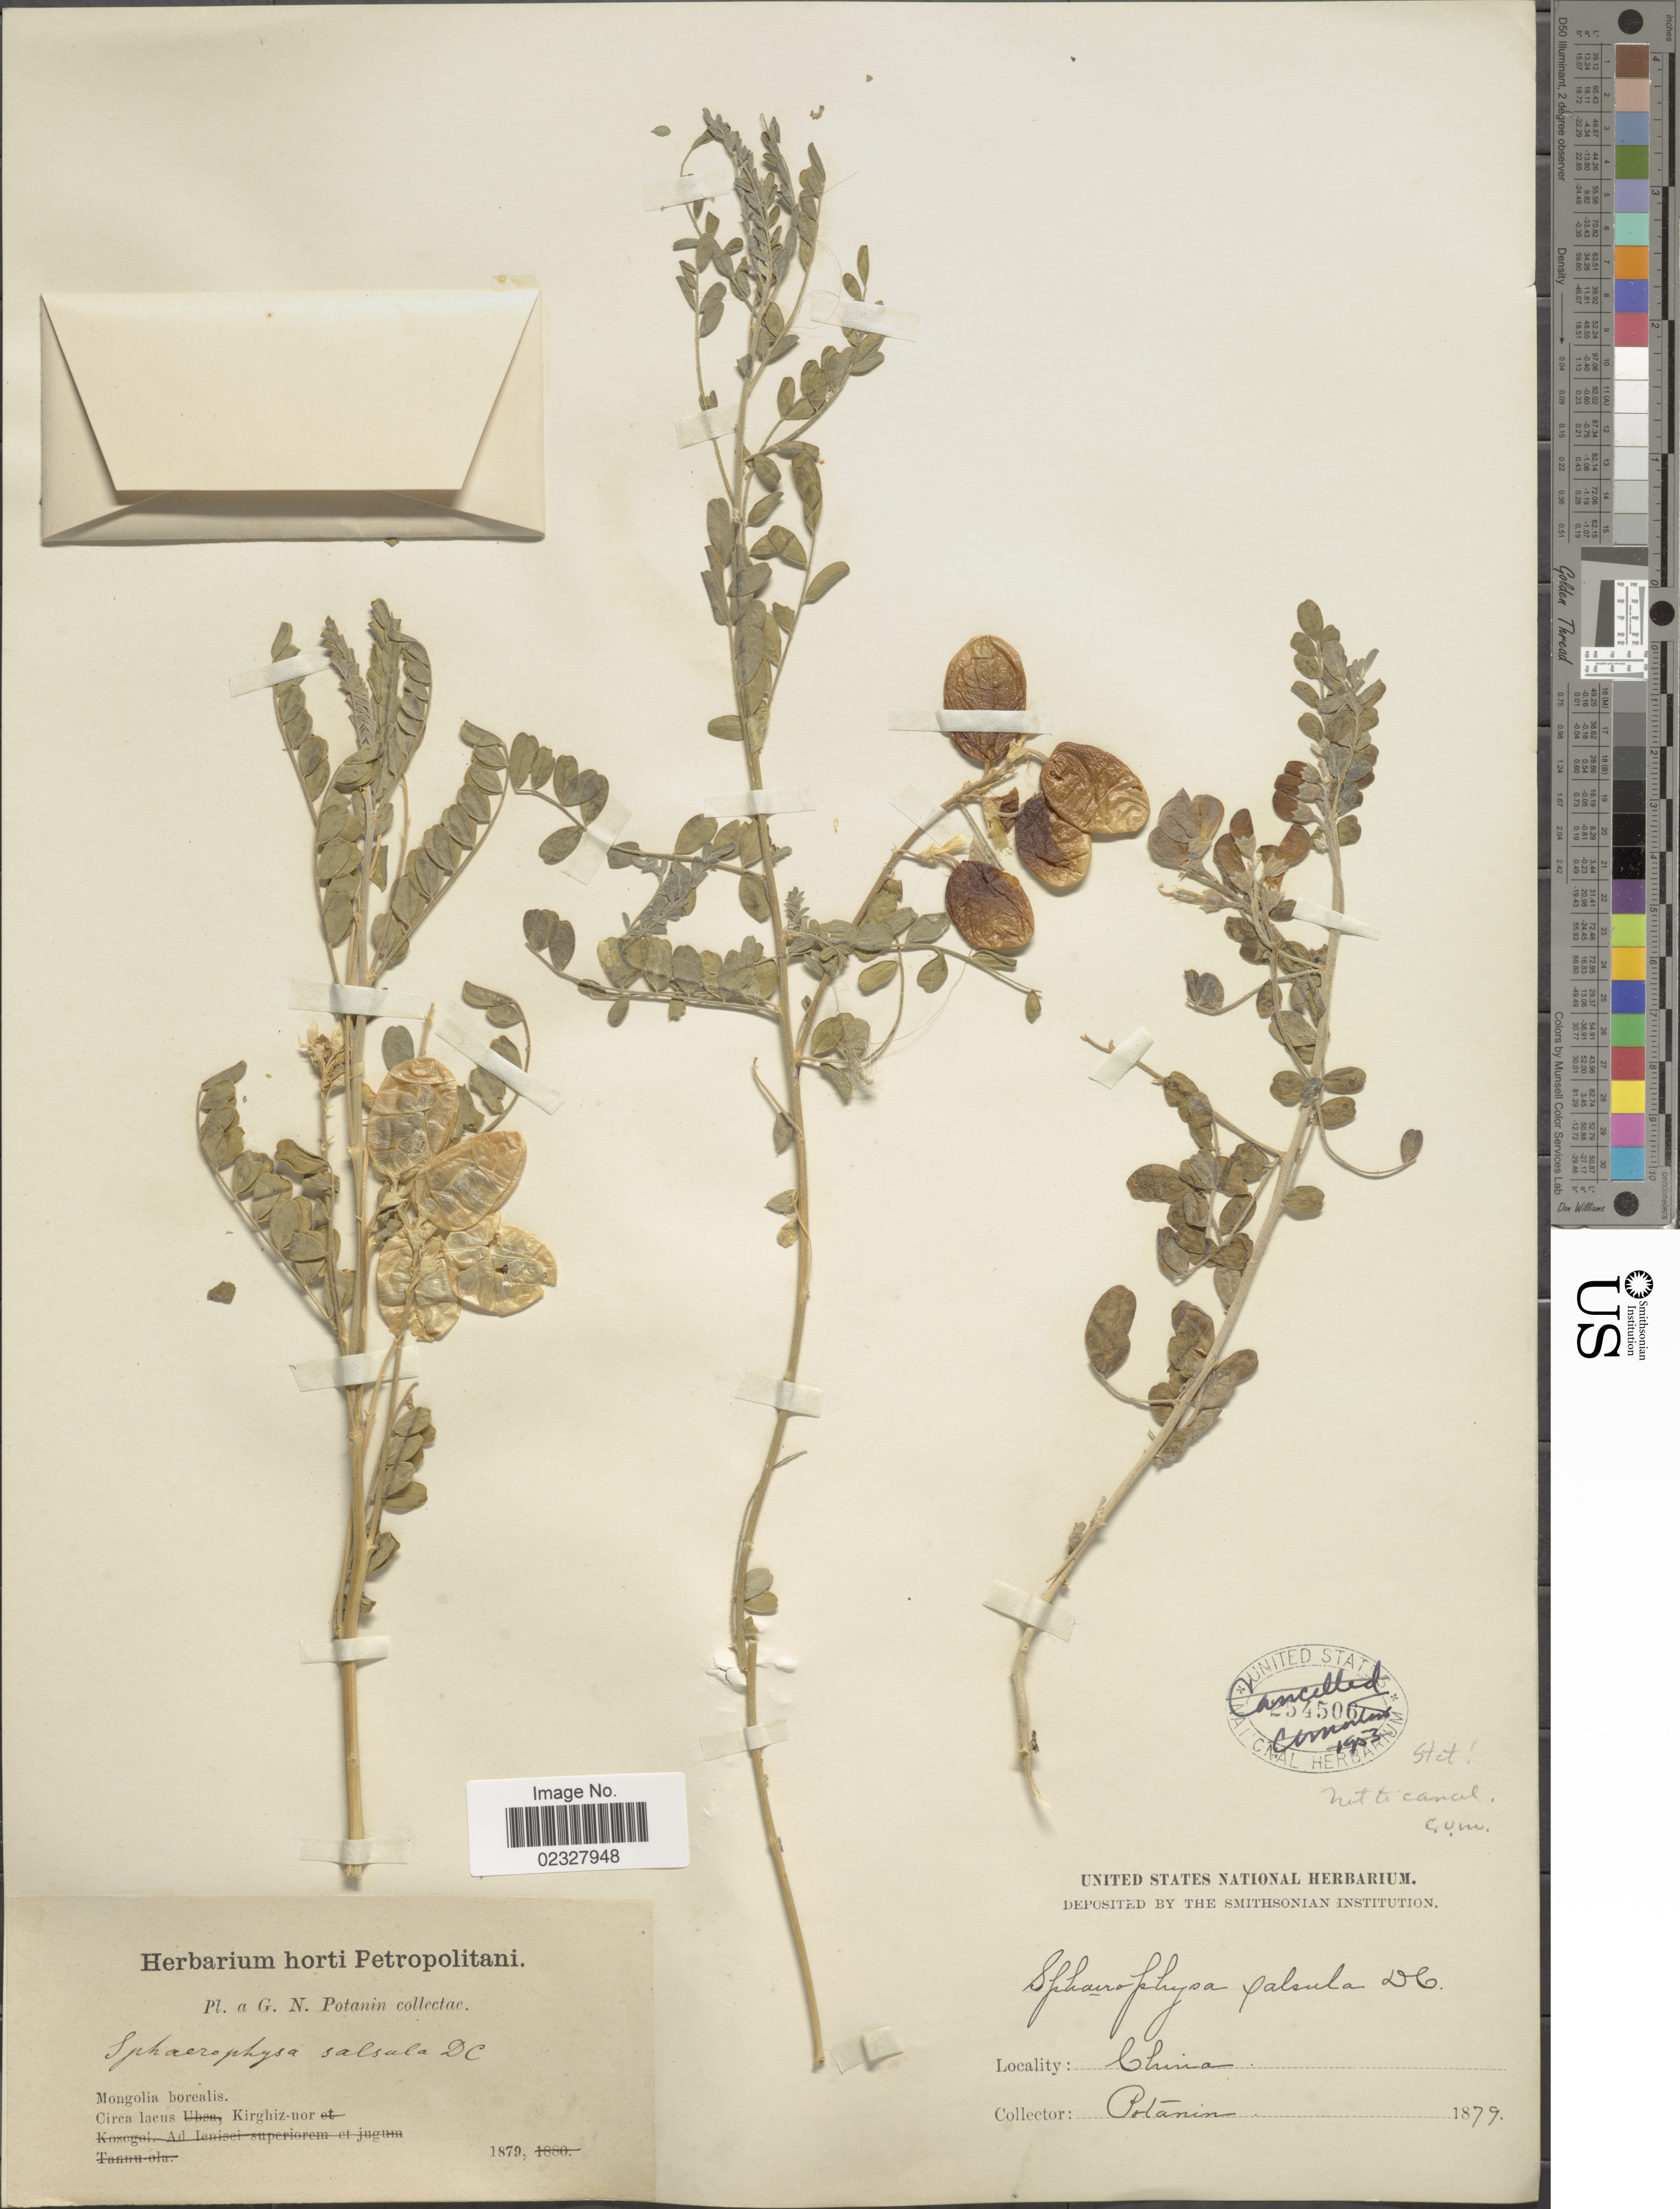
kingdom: Plantae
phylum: Tracheophyta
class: Magnoliopsida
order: Fabales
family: Fabaceae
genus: Sphaerophysa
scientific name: Sphaerophysa salsula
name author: (Pall.) DC.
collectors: G. Potanin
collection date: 1879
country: Mongolia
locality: Mongolia borealis, Circa lacus Kirghiz nor